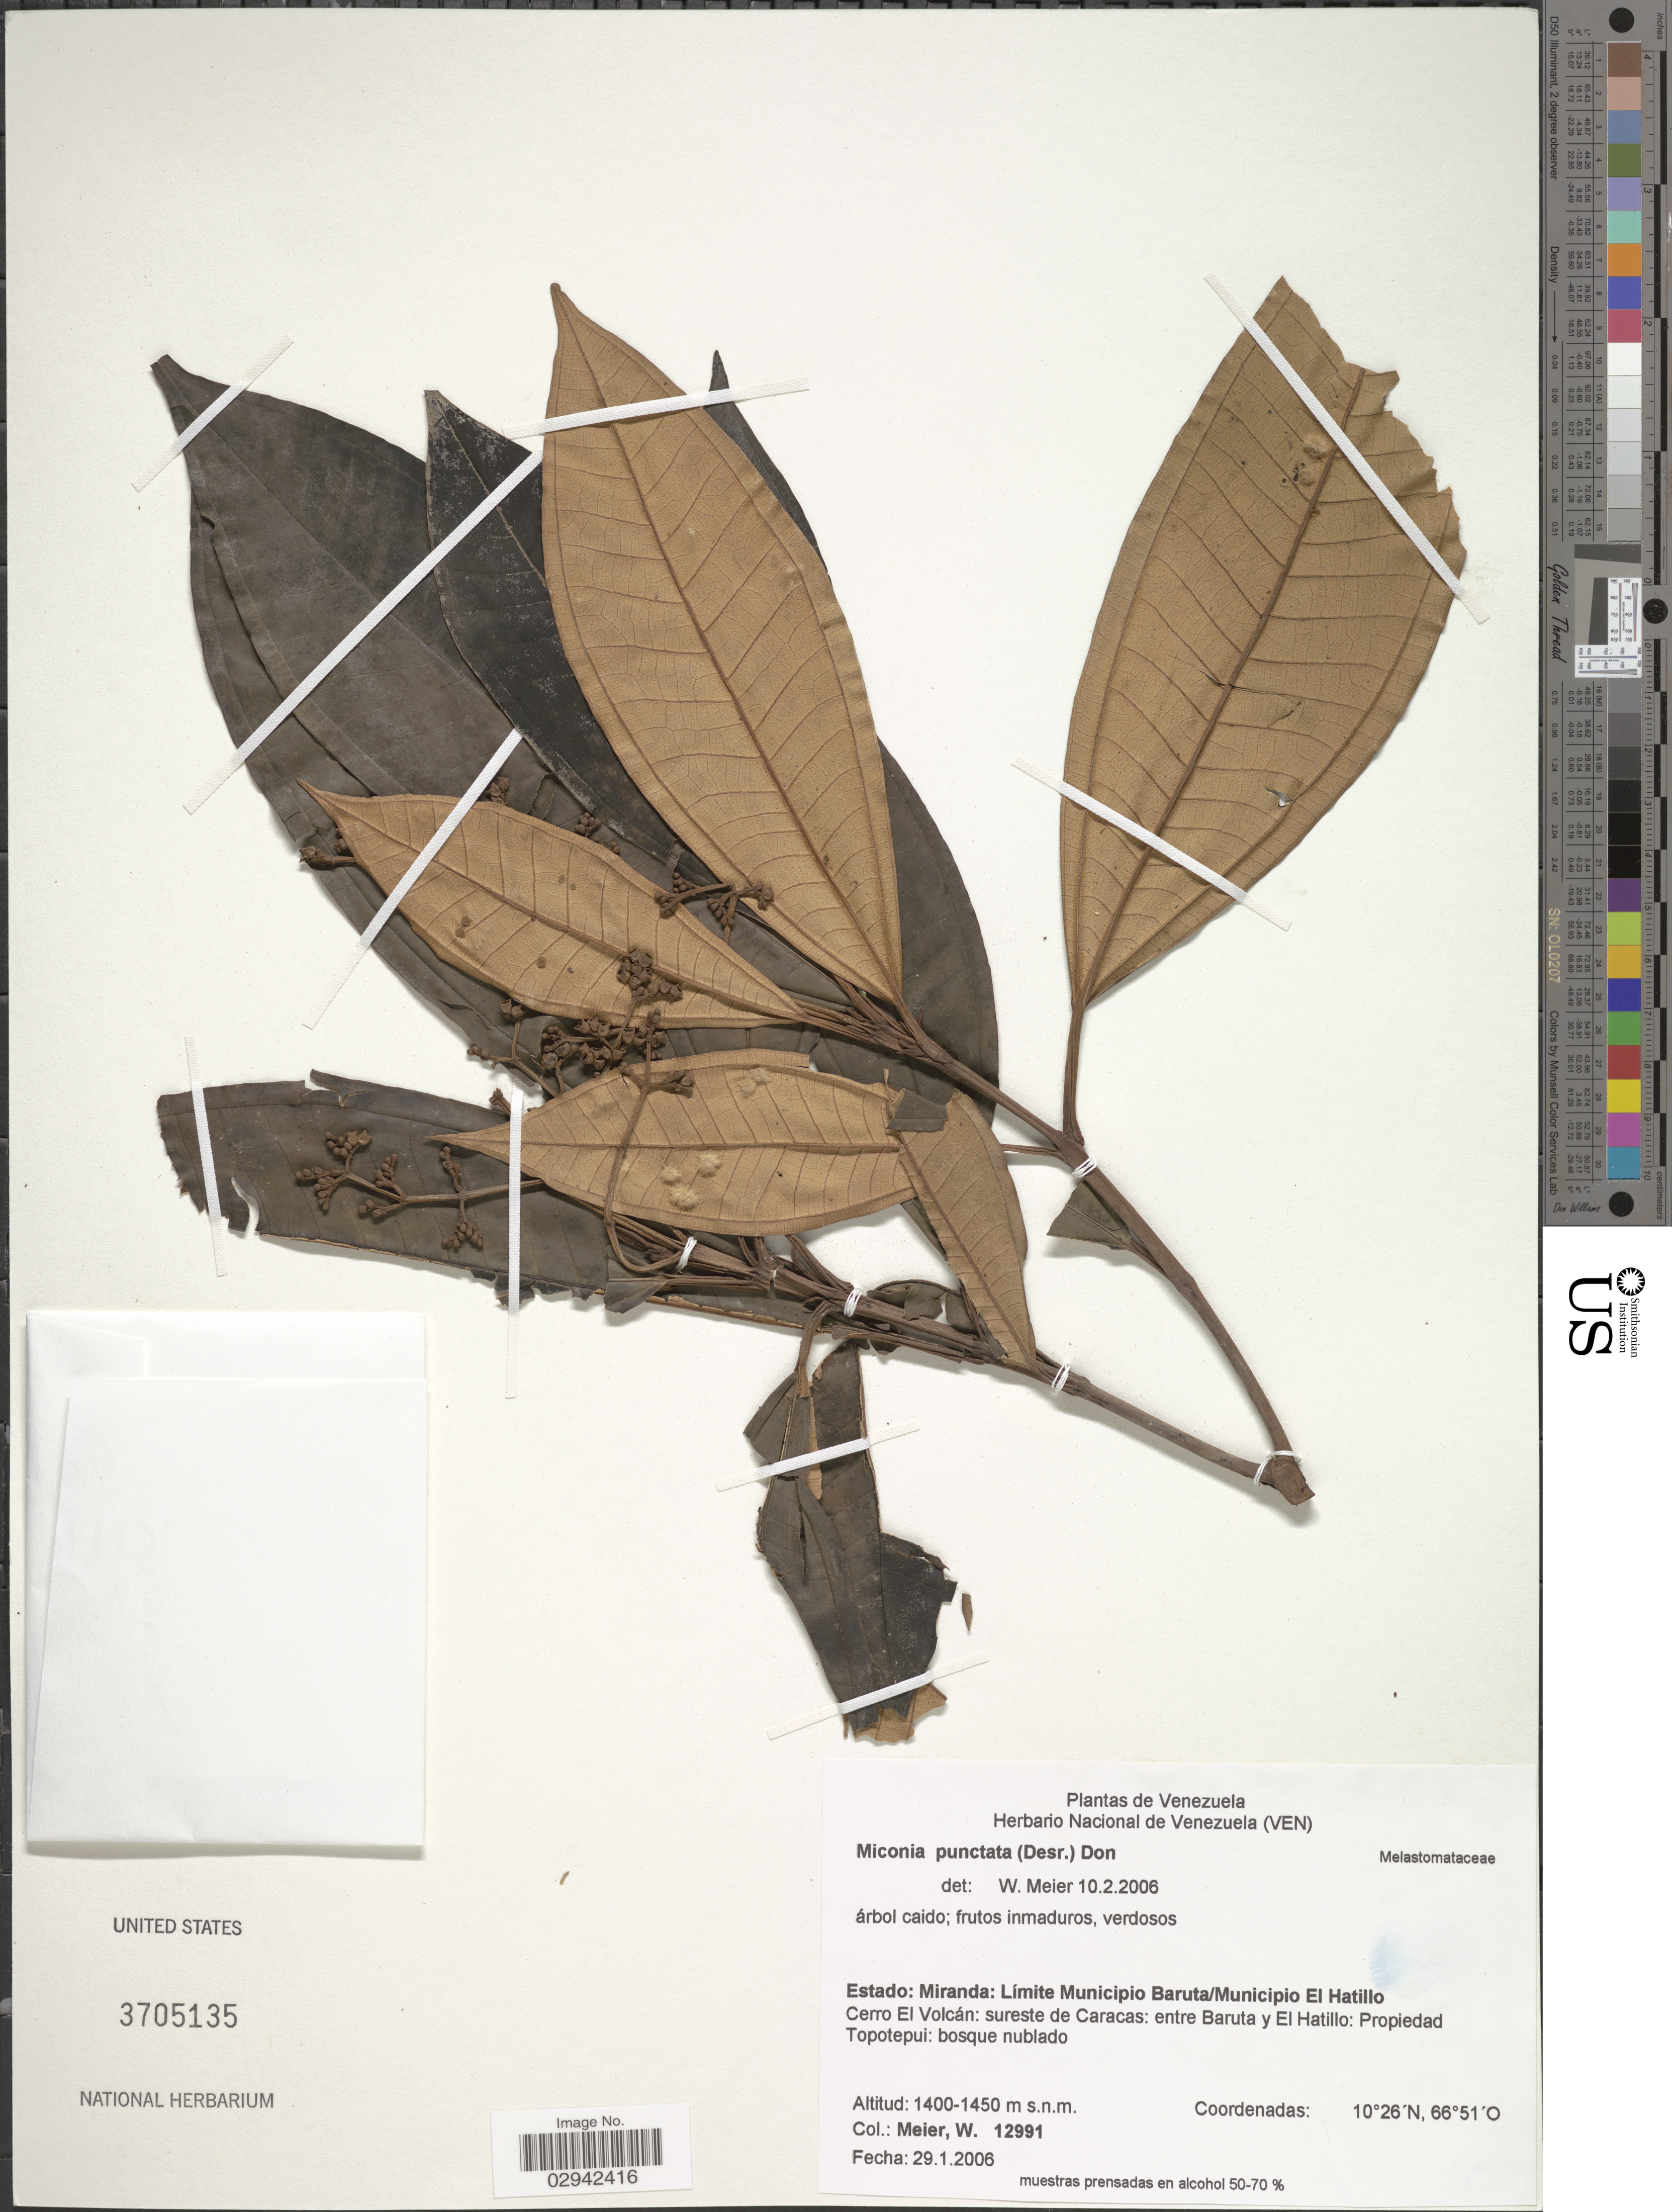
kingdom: Plantae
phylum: Tracheophyta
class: Magnoliopsida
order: Myrtales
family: Melastomataceae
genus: Miconia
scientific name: Miconia punctata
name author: (Desr.) D. Don ex DC.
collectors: W. Meier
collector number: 12991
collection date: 2006-01-29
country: Venezuela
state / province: Miranda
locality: Límite Municipio Baruta/Municipio El Hatillo, Cerro El Volcán: sureste de Caracas: entre Baruta y El Hatillo: Propiedad Topotepui.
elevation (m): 1400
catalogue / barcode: US 3705135